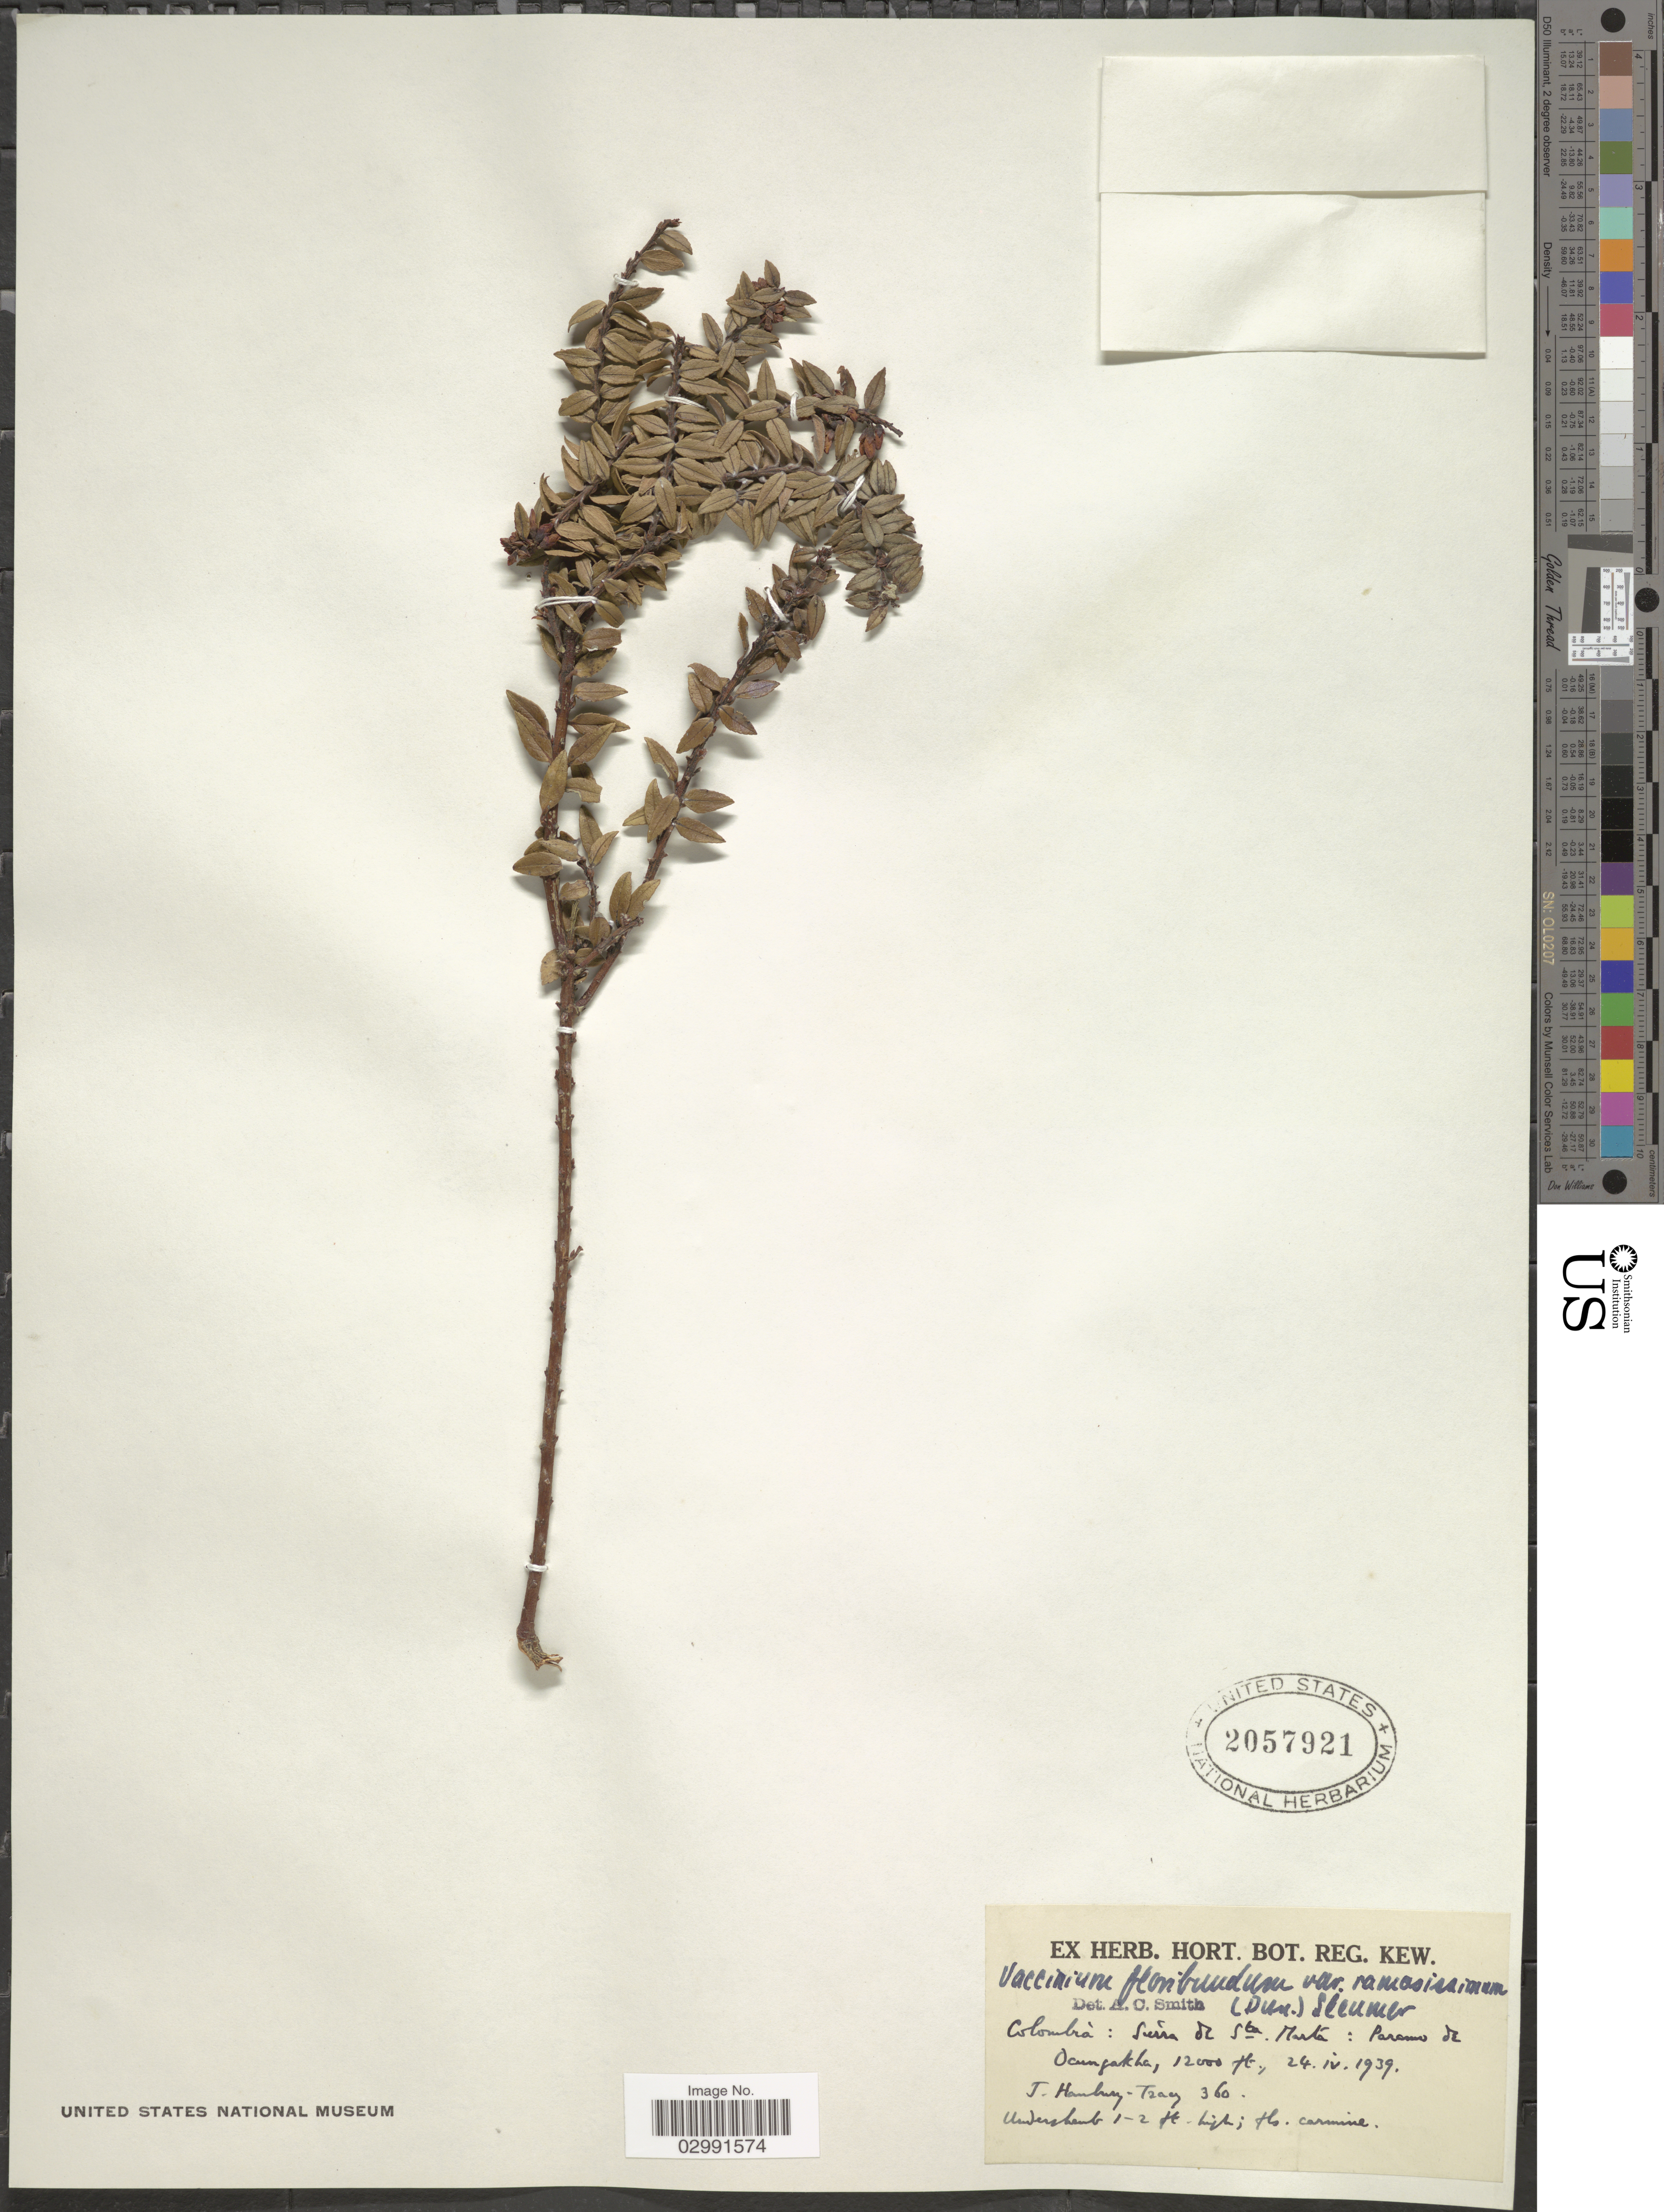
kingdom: Plantae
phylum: Tracheophyta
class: Magnoliopsida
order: Ericales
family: Ericaceae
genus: Vaccinium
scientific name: Vaccinium floribundum var. ramosissimum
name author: Kunth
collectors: J. Hanbury-Tracy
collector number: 360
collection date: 1939-04-24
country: Colombia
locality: Sierra de Sta. Marta: Paramo de Ocumpakha [interpreted].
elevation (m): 3658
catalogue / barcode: US 2057921